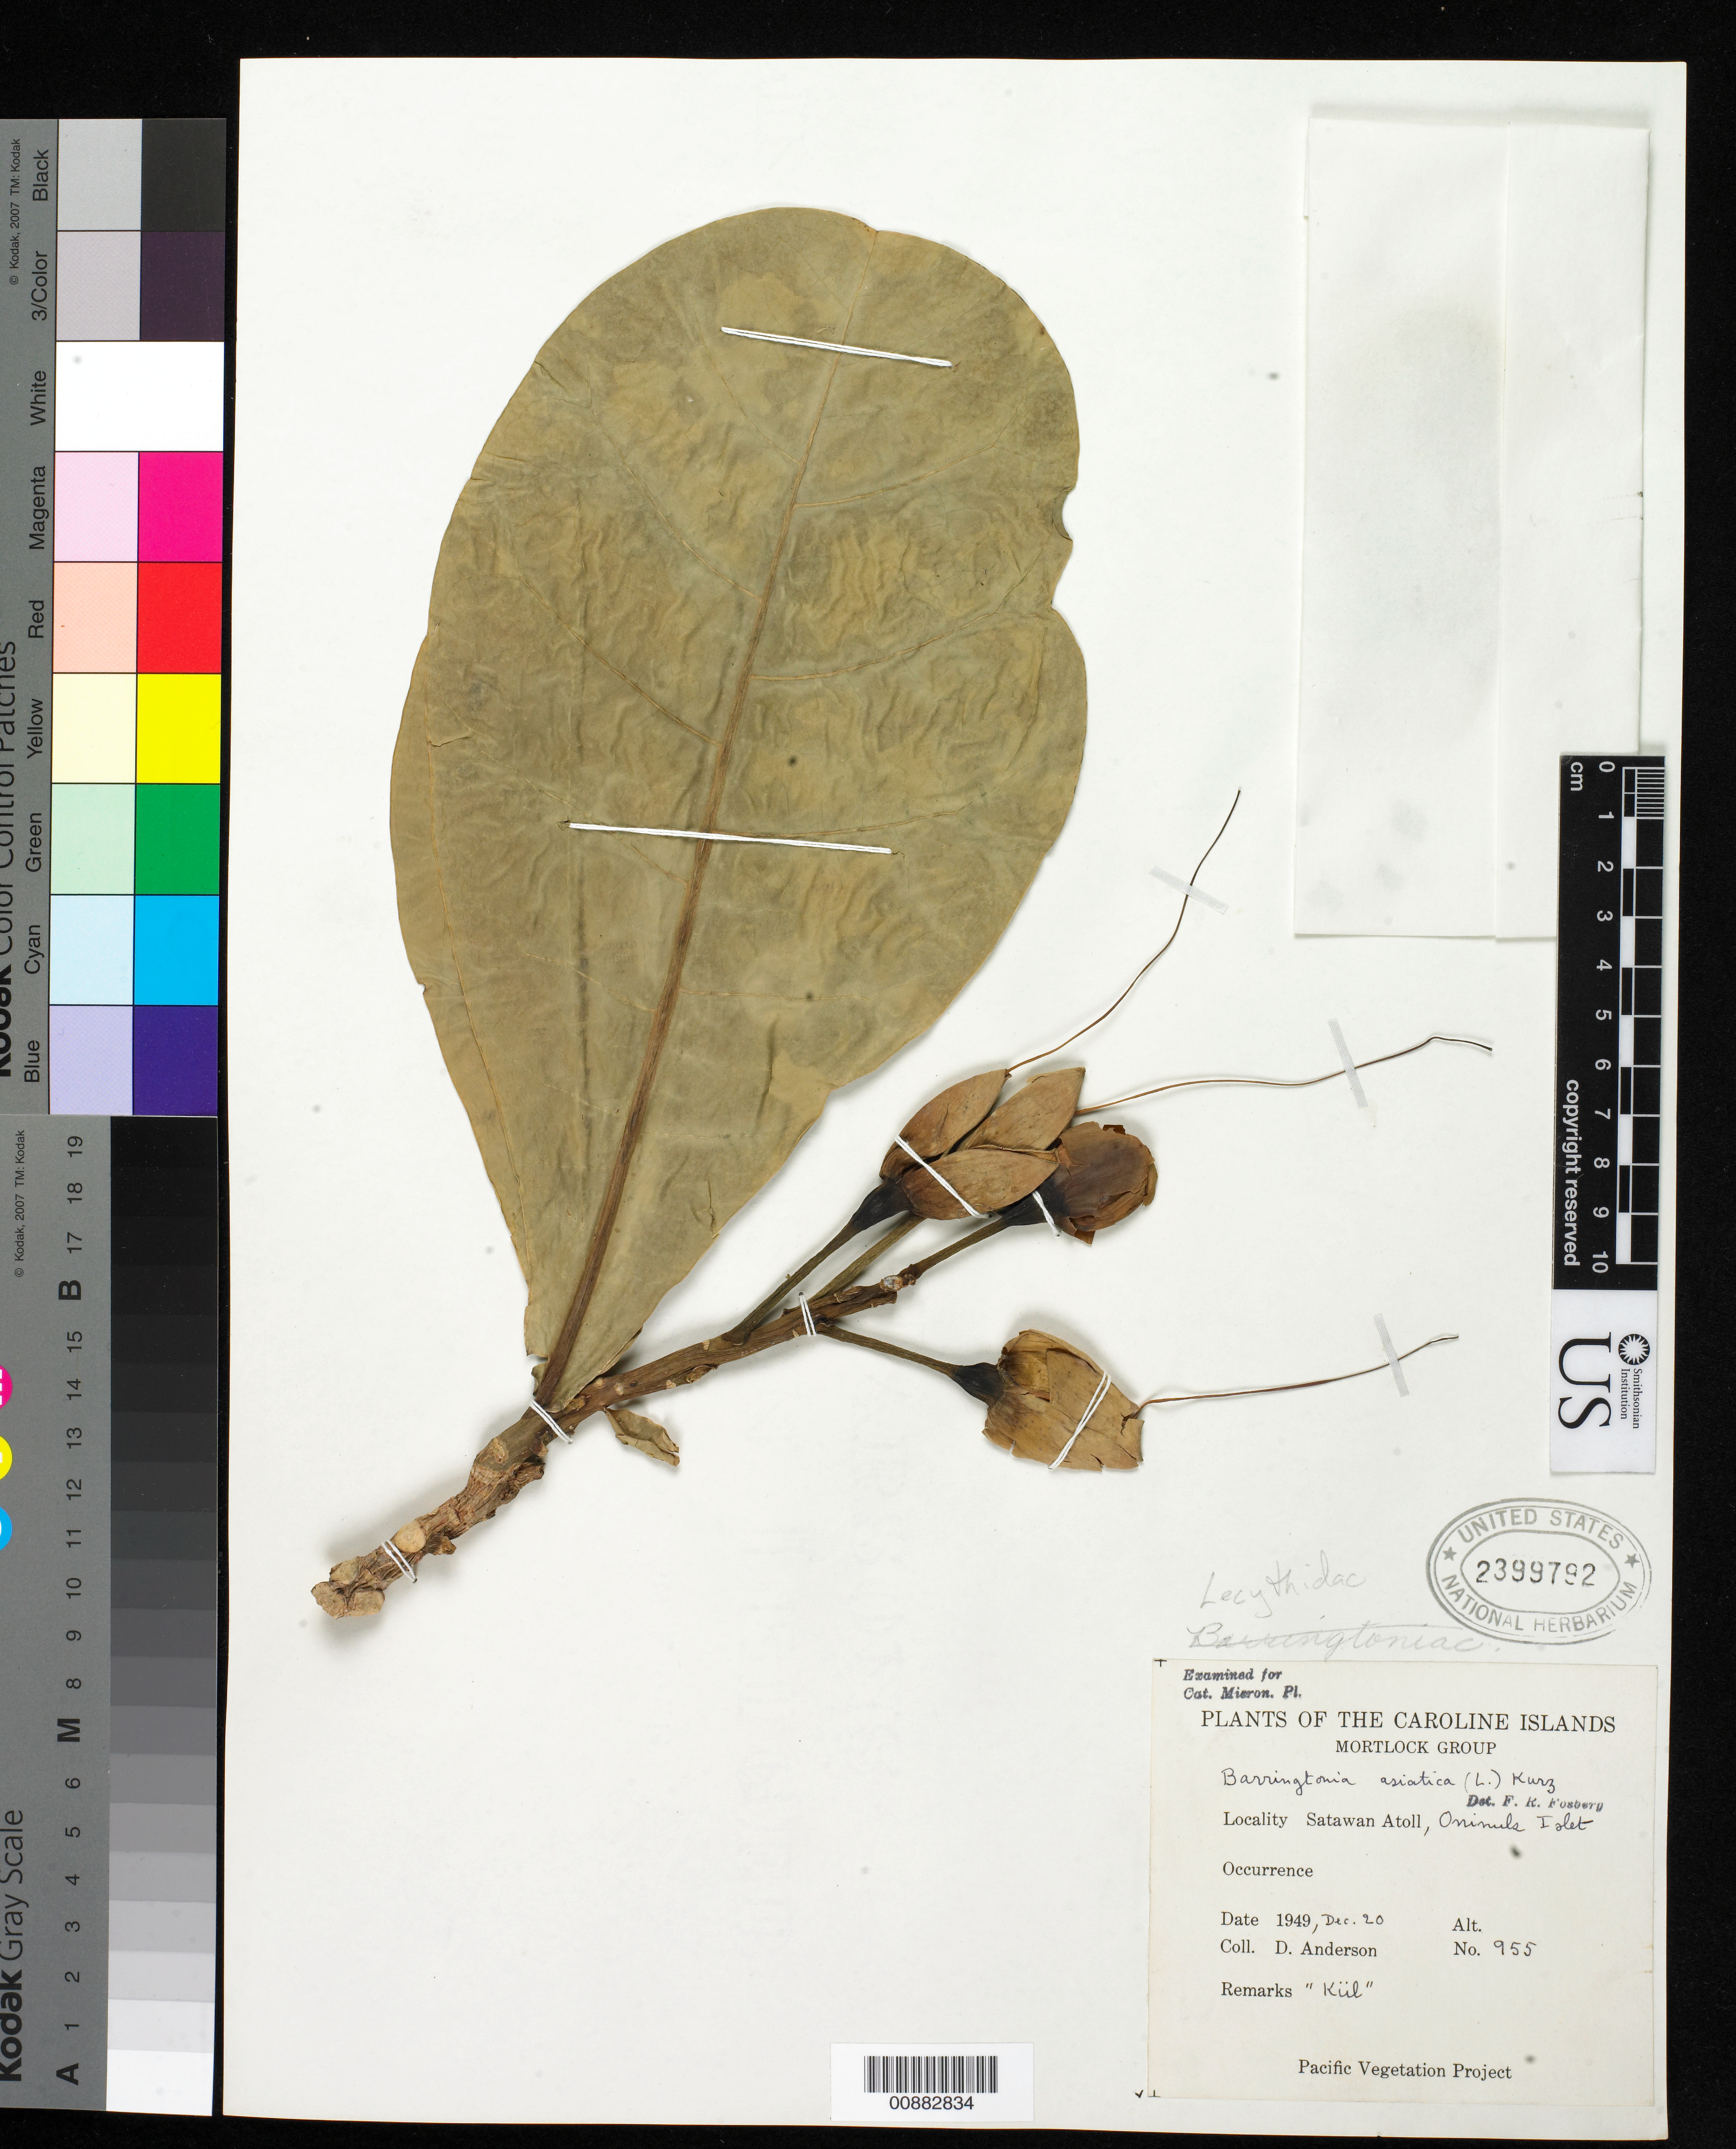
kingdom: Plantae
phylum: Tracheophyta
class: Magnoliopsida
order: Ericales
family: Lecythidaceae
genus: Barringtonia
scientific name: Barringtonia asiatica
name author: (L.) Kurz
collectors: D. Anderson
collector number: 955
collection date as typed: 13 Nov 1949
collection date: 1949-11-13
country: Micronesia, Federated States of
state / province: Truk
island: Moen [Wono]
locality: Moen Islet, S field.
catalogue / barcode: US 2399792